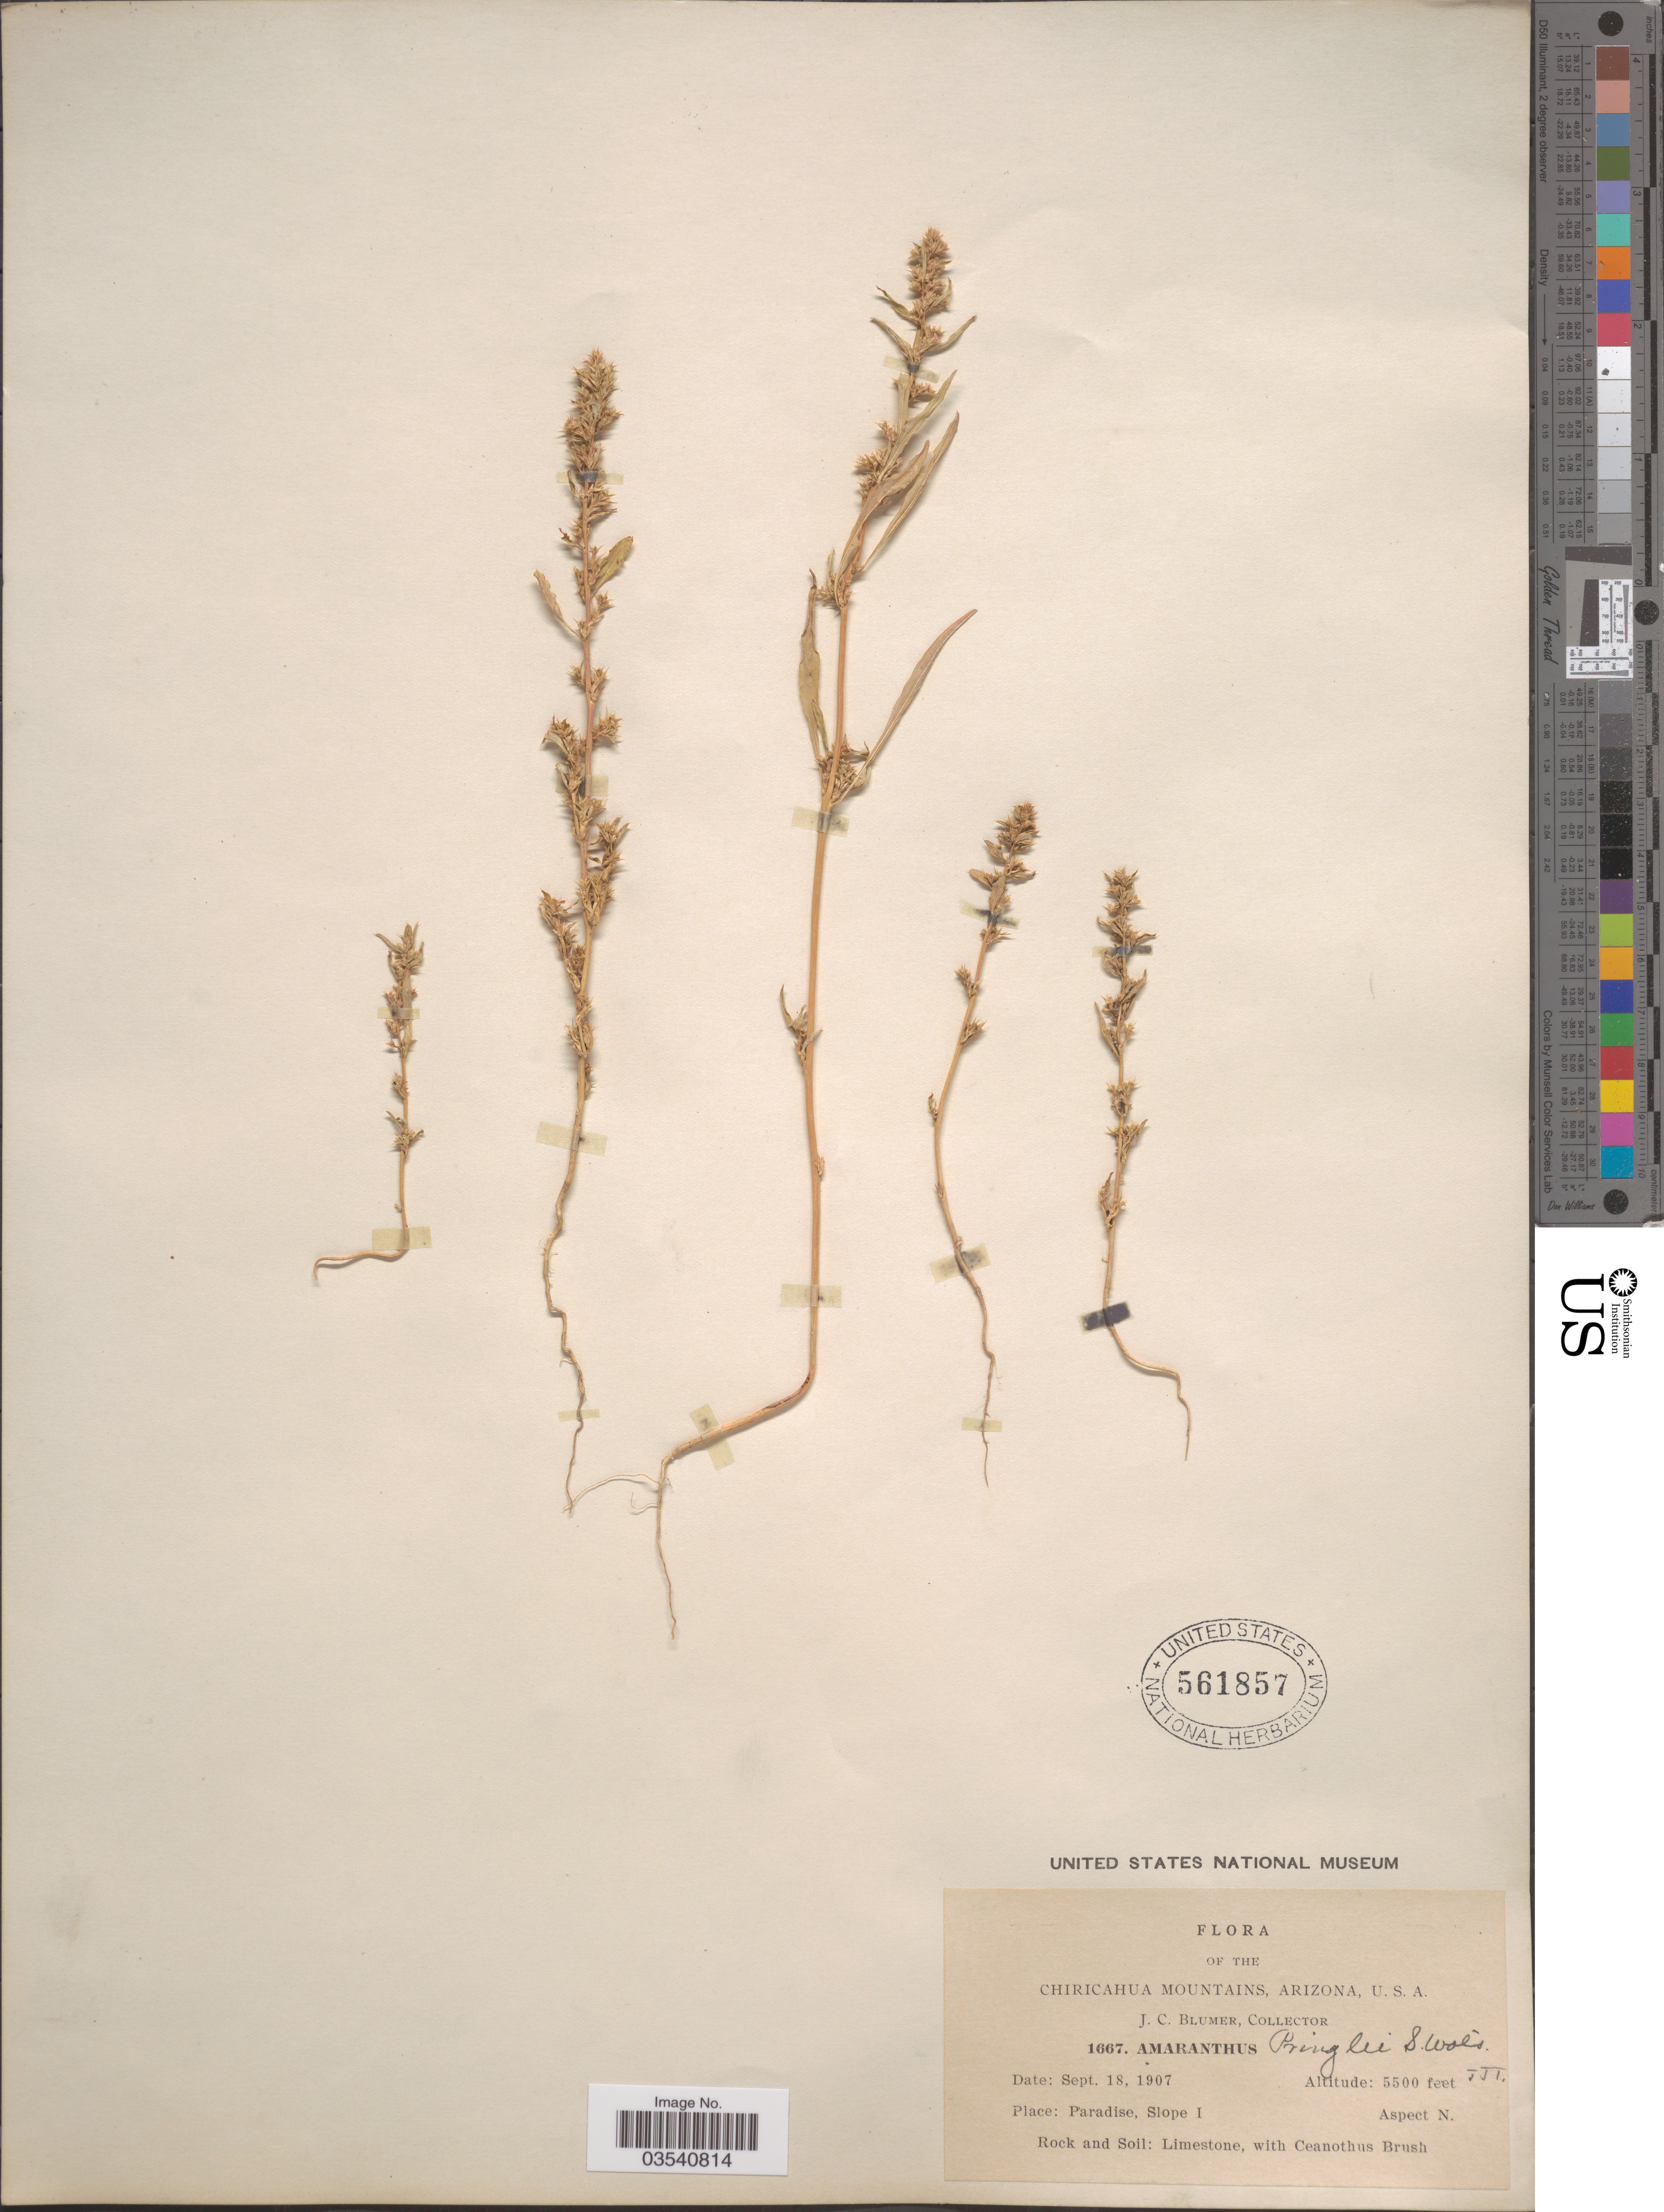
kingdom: Plantae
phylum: Tracheophyta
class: Magnoliopsida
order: Caryophyllales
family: Amaranthaceae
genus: Amaranthus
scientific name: Amaranthus pringlei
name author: S. Watson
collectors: J. C. Blumer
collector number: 1667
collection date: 1907-09-18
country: United States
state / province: Arizona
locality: Chiricahua Mountains. Paradise, Slope I. Aspect N.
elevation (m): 1676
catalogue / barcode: US 561857